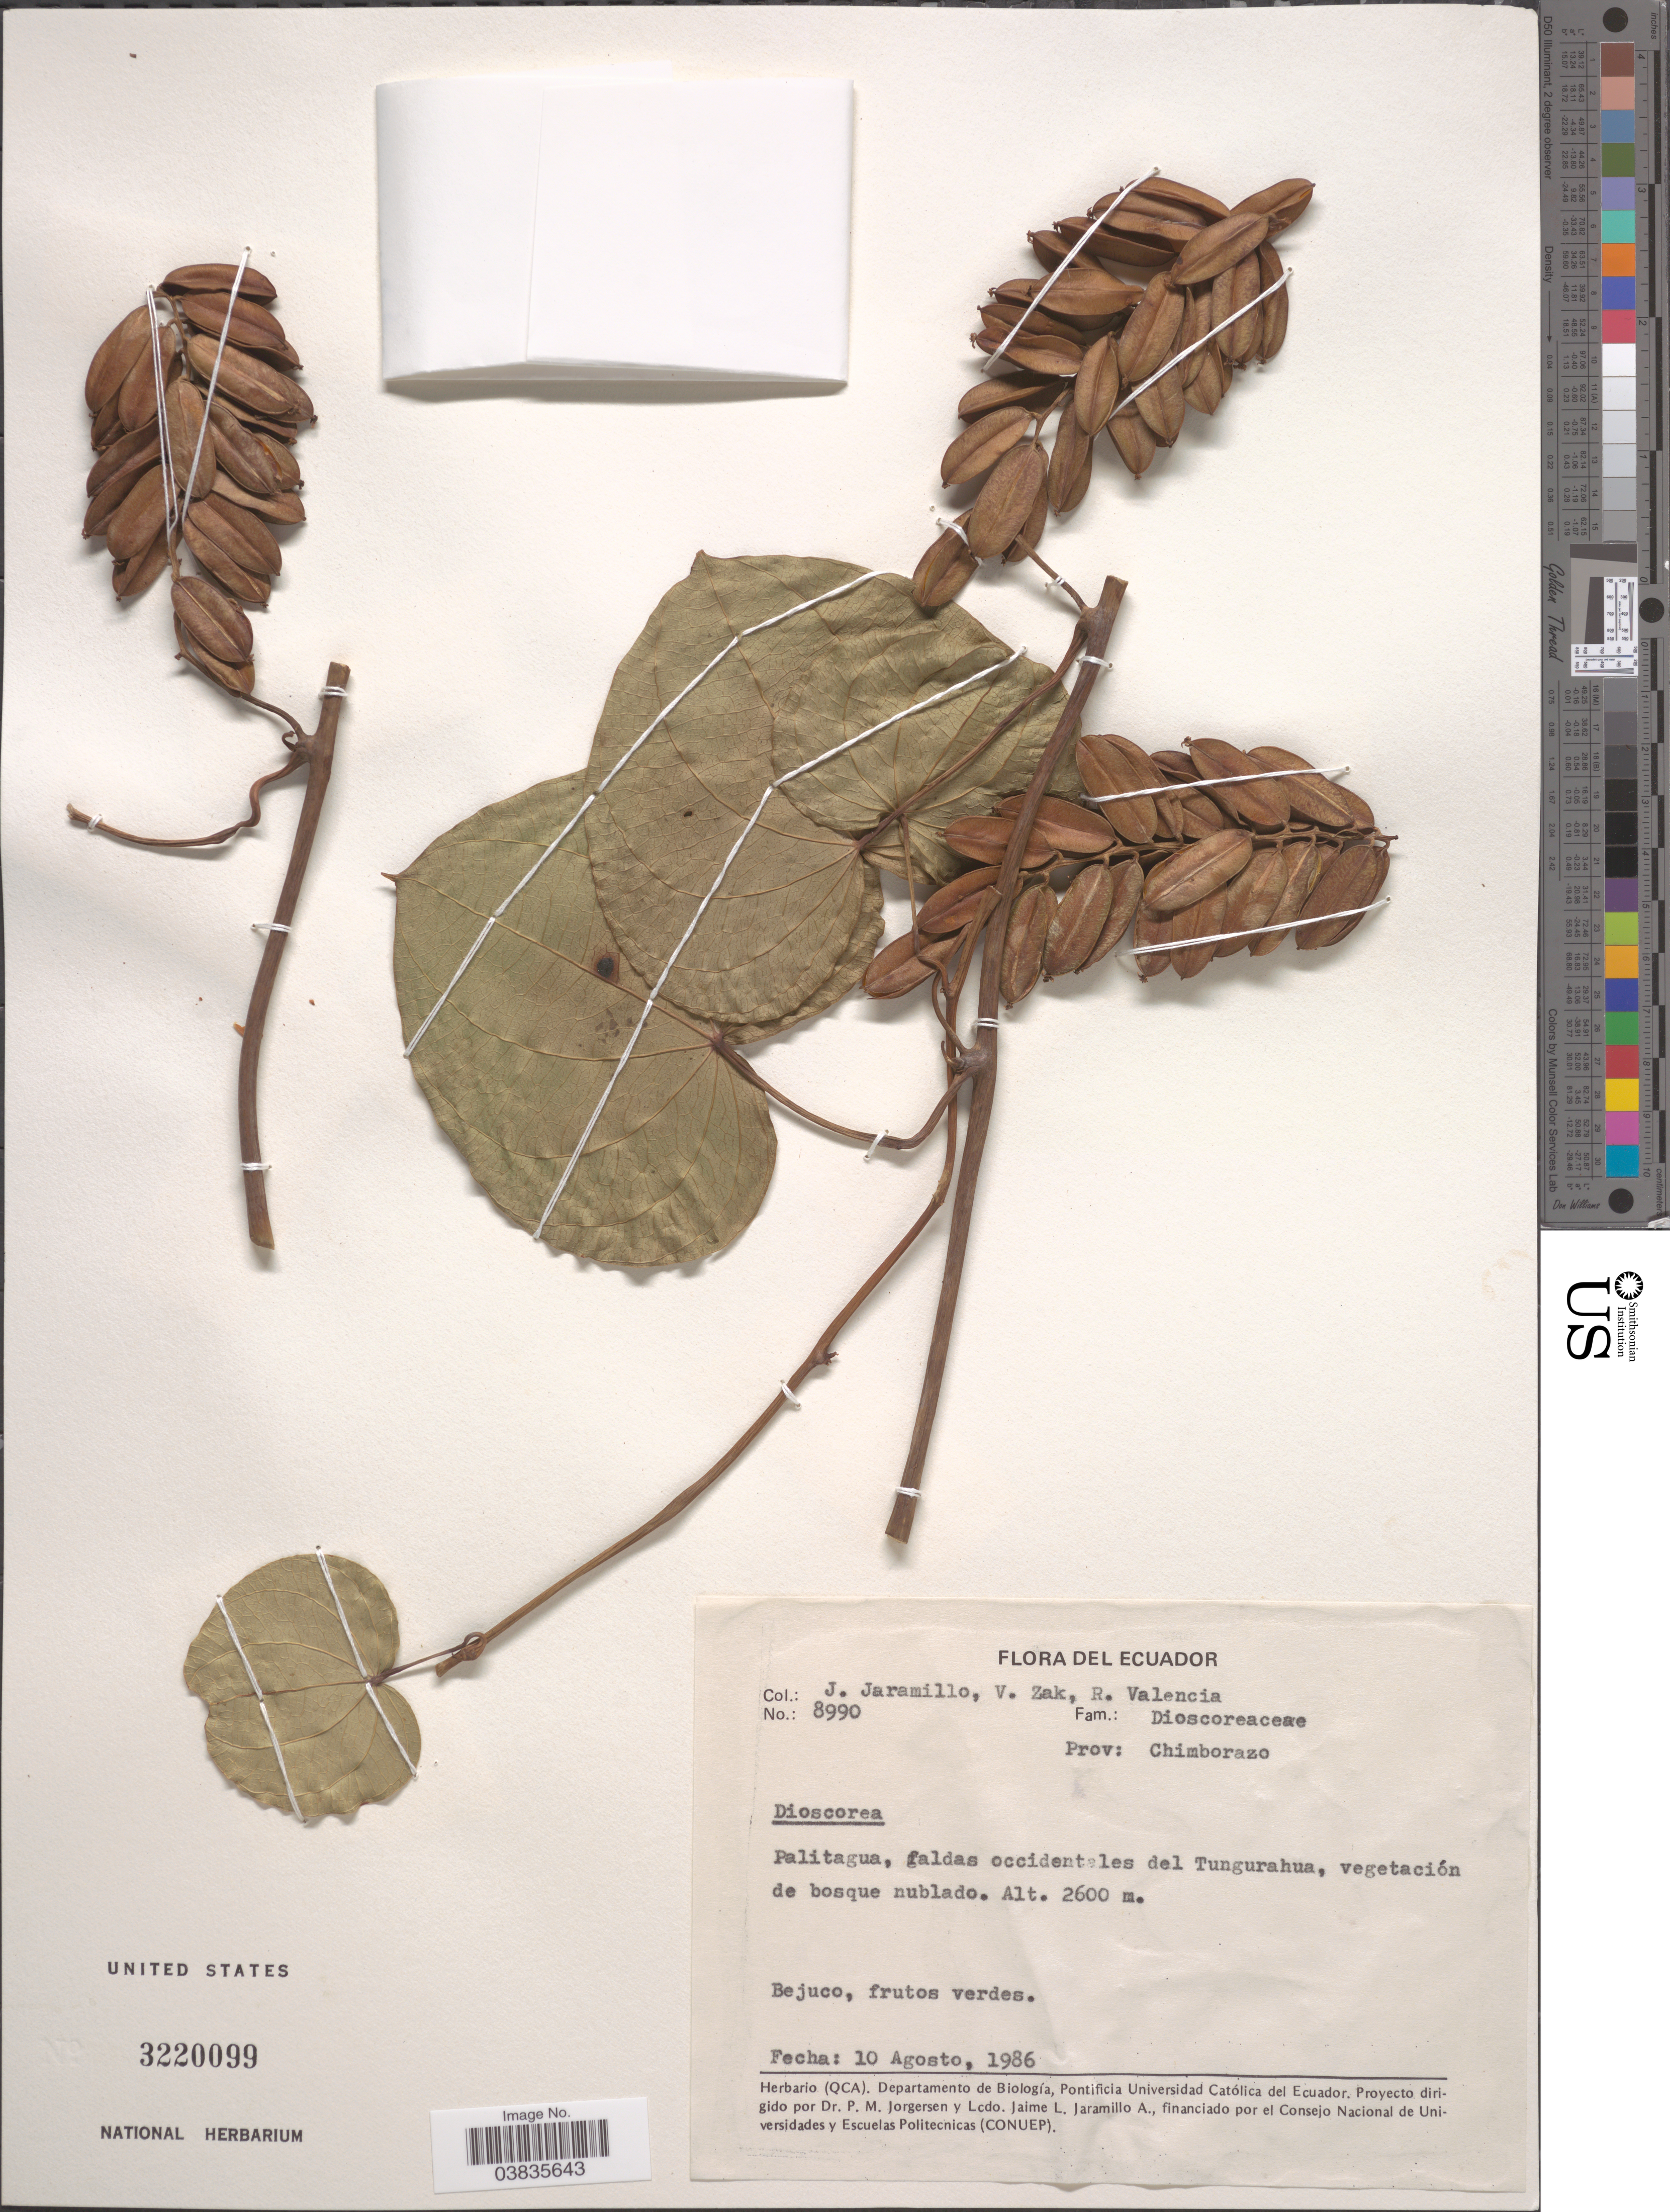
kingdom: Plantae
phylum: Tracheophyta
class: Liliopsida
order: Dioscoreales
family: Dioscoreaceae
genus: Dioscorea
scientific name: Dioscorea sp.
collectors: J. Jaramillo, V. Zak & R. Valencia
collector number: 8990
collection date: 1986-08-10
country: Ecuador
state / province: Chimborazo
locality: Palitagua, faldas occidentales del Tungurahua.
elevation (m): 2600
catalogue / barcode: US 3220099